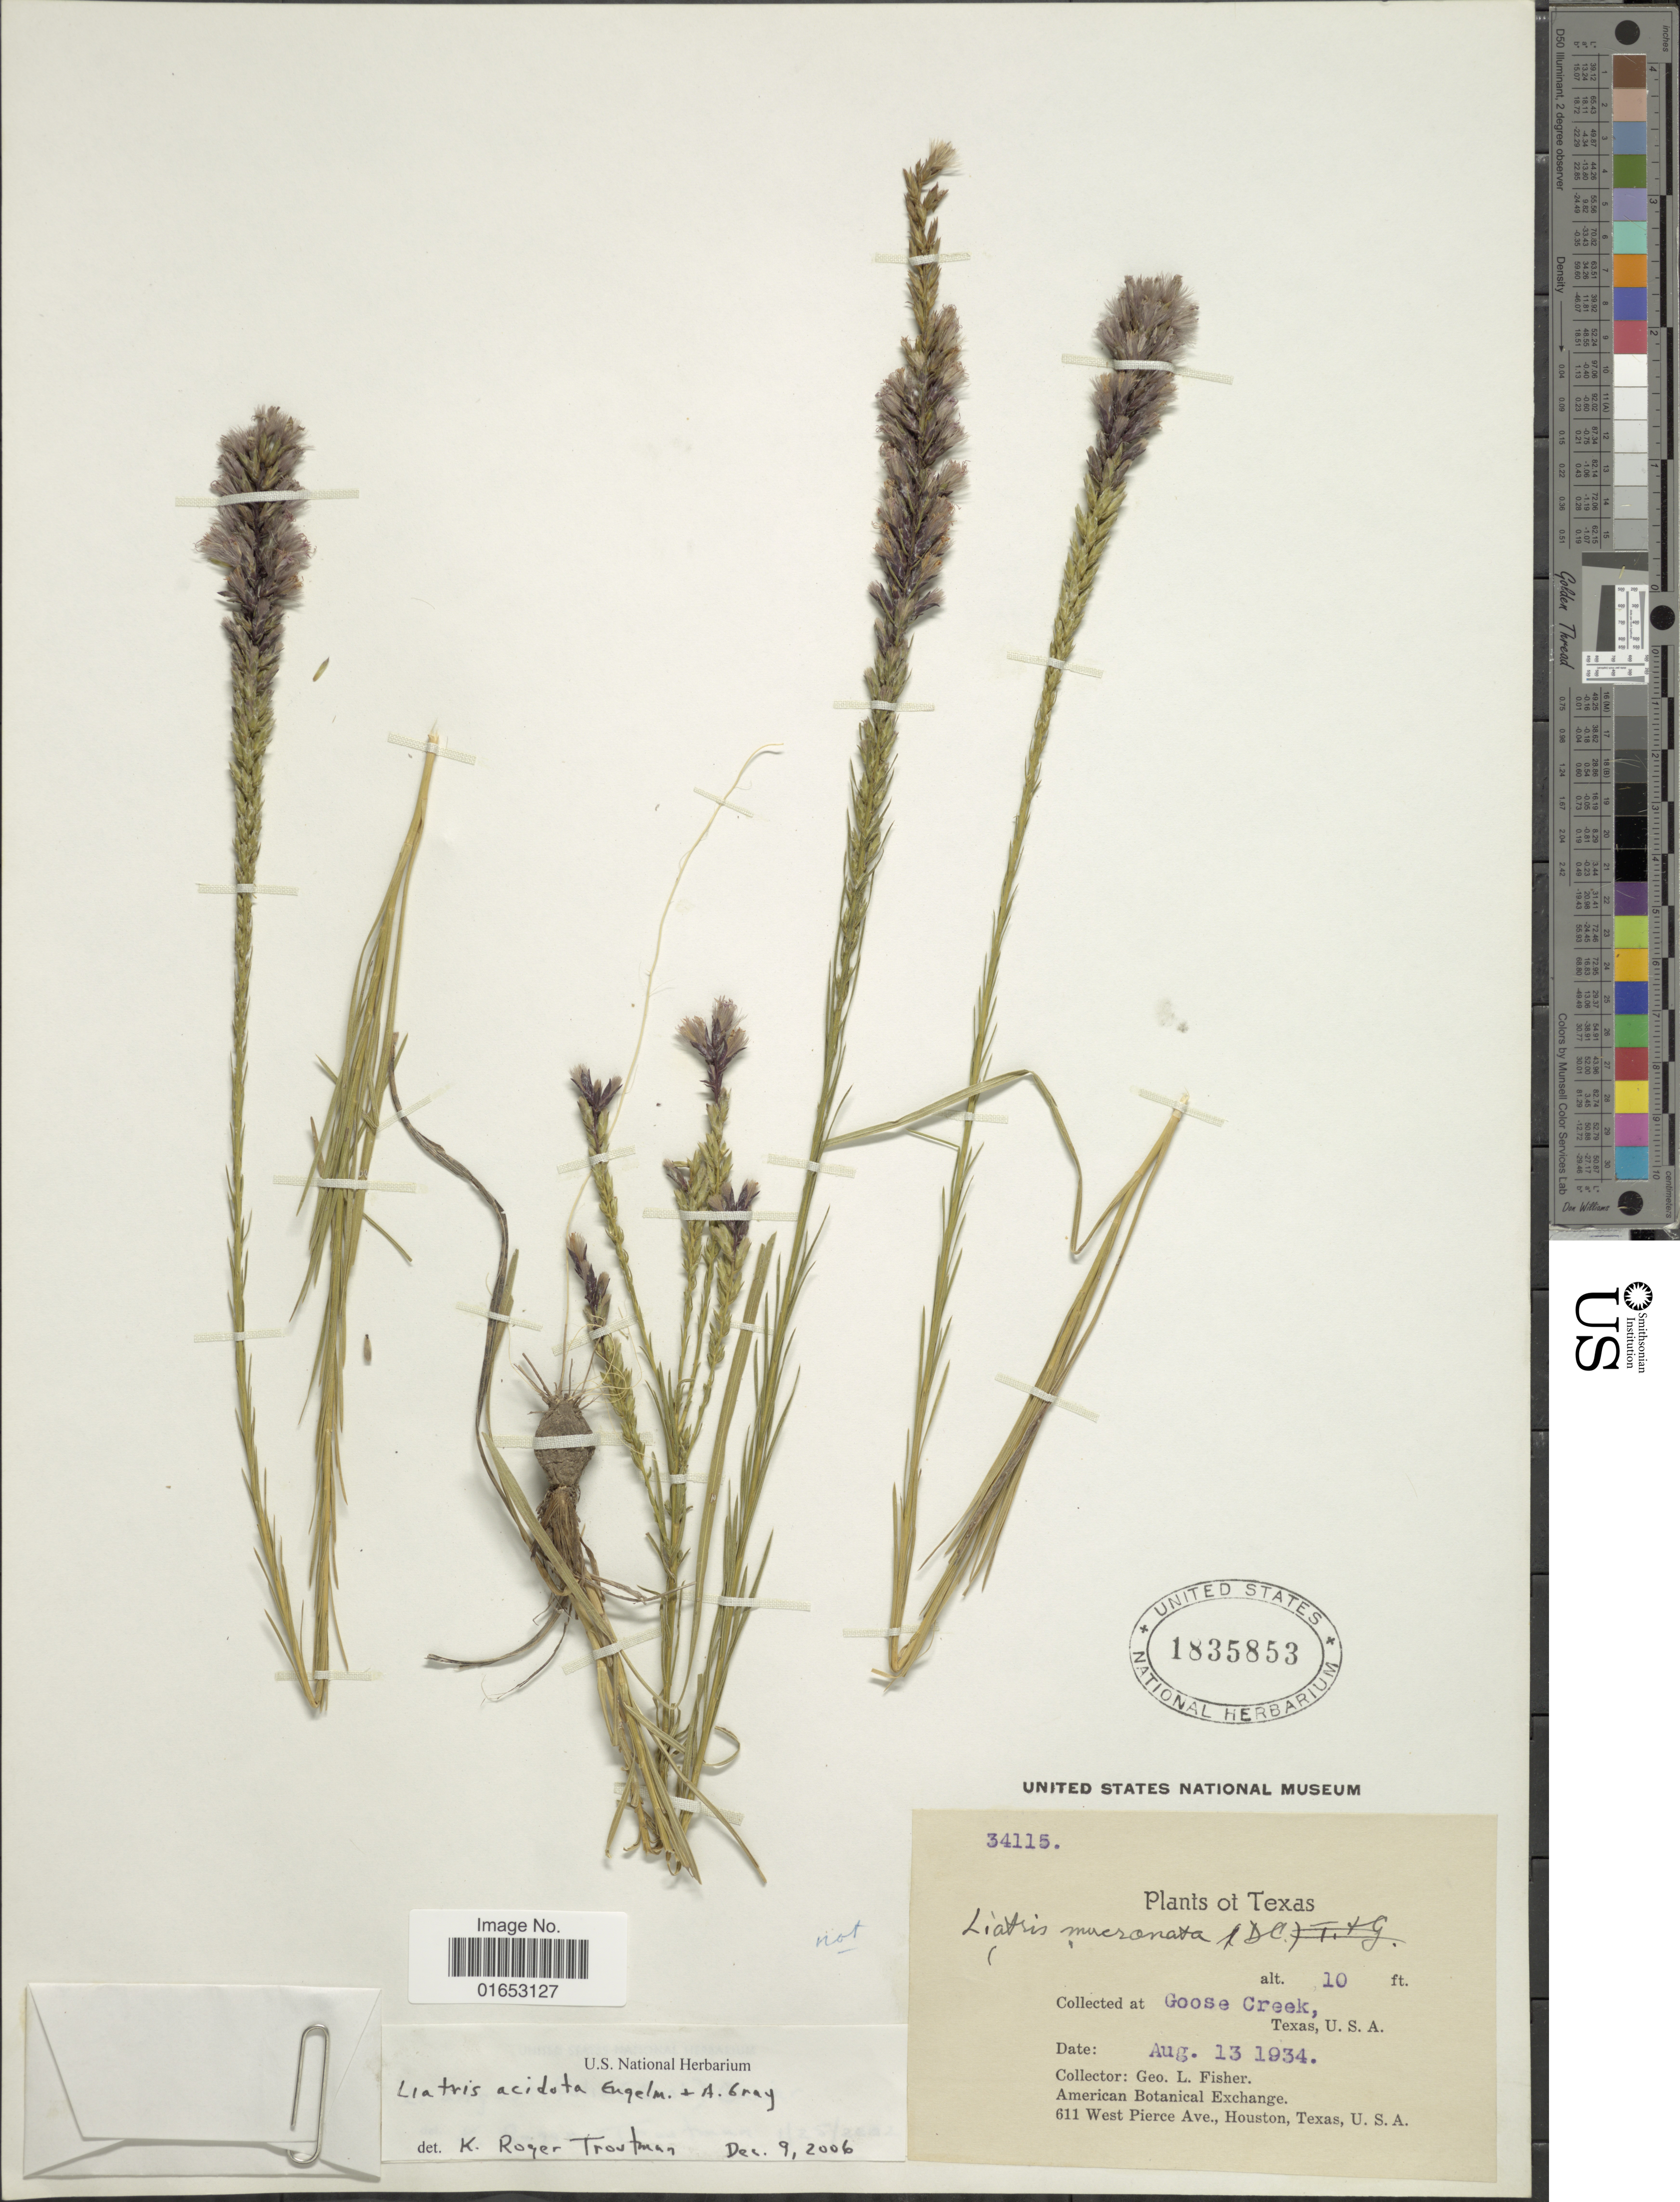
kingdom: Plantae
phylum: Tracheophyta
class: Magnoliopsida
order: Asterales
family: Asteraceae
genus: Liatris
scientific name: Liatris acidota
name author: Engelm. & A. Gray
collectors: G. L. Fisher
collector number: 34115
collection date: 1934-08-13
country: United States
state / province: Texas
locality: Goose Creek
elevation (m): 3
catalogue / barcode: US 1835853